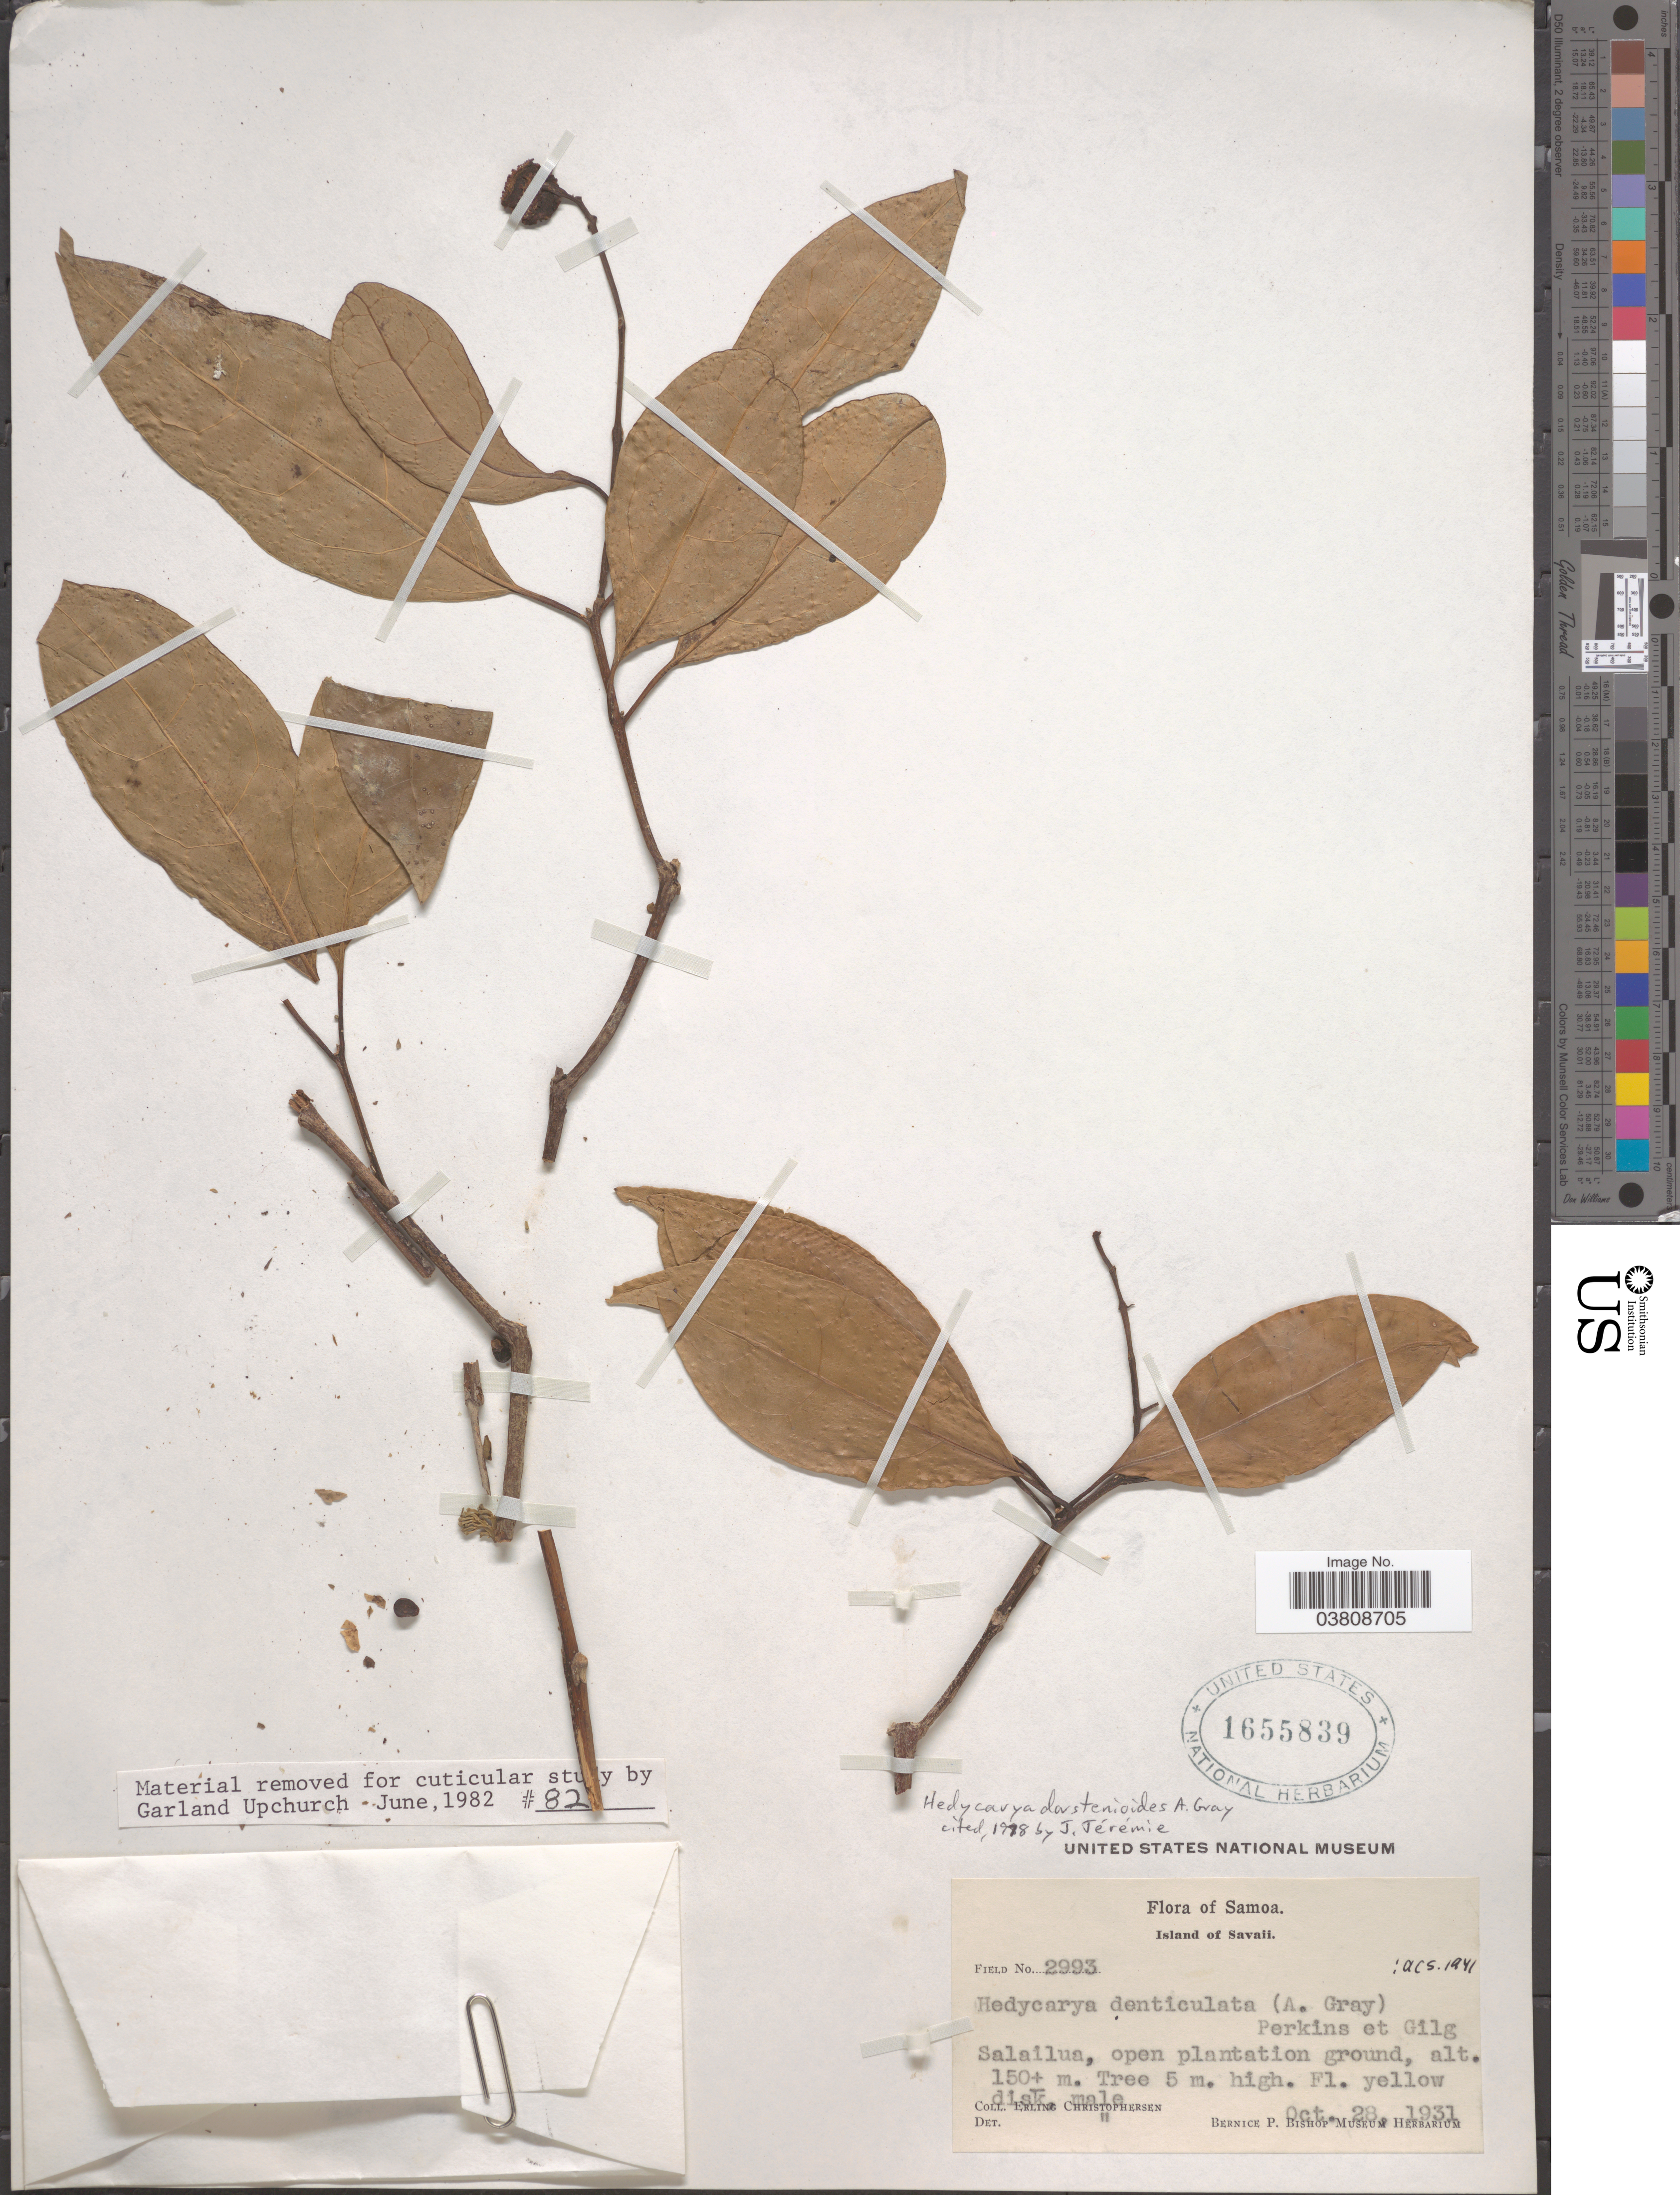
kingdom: Plantae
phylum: Tracheophyta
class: Magnoliopsida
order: Laurales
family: Monimiaceae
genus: Hedycarya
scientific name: Hedycarya dorstenioides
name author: A. Gray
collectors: E. Christophersen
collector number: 2993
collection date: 1931-10-28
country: Samoa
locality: Island of Savaii. Salailua.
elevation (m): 150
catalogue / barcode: US 1655839